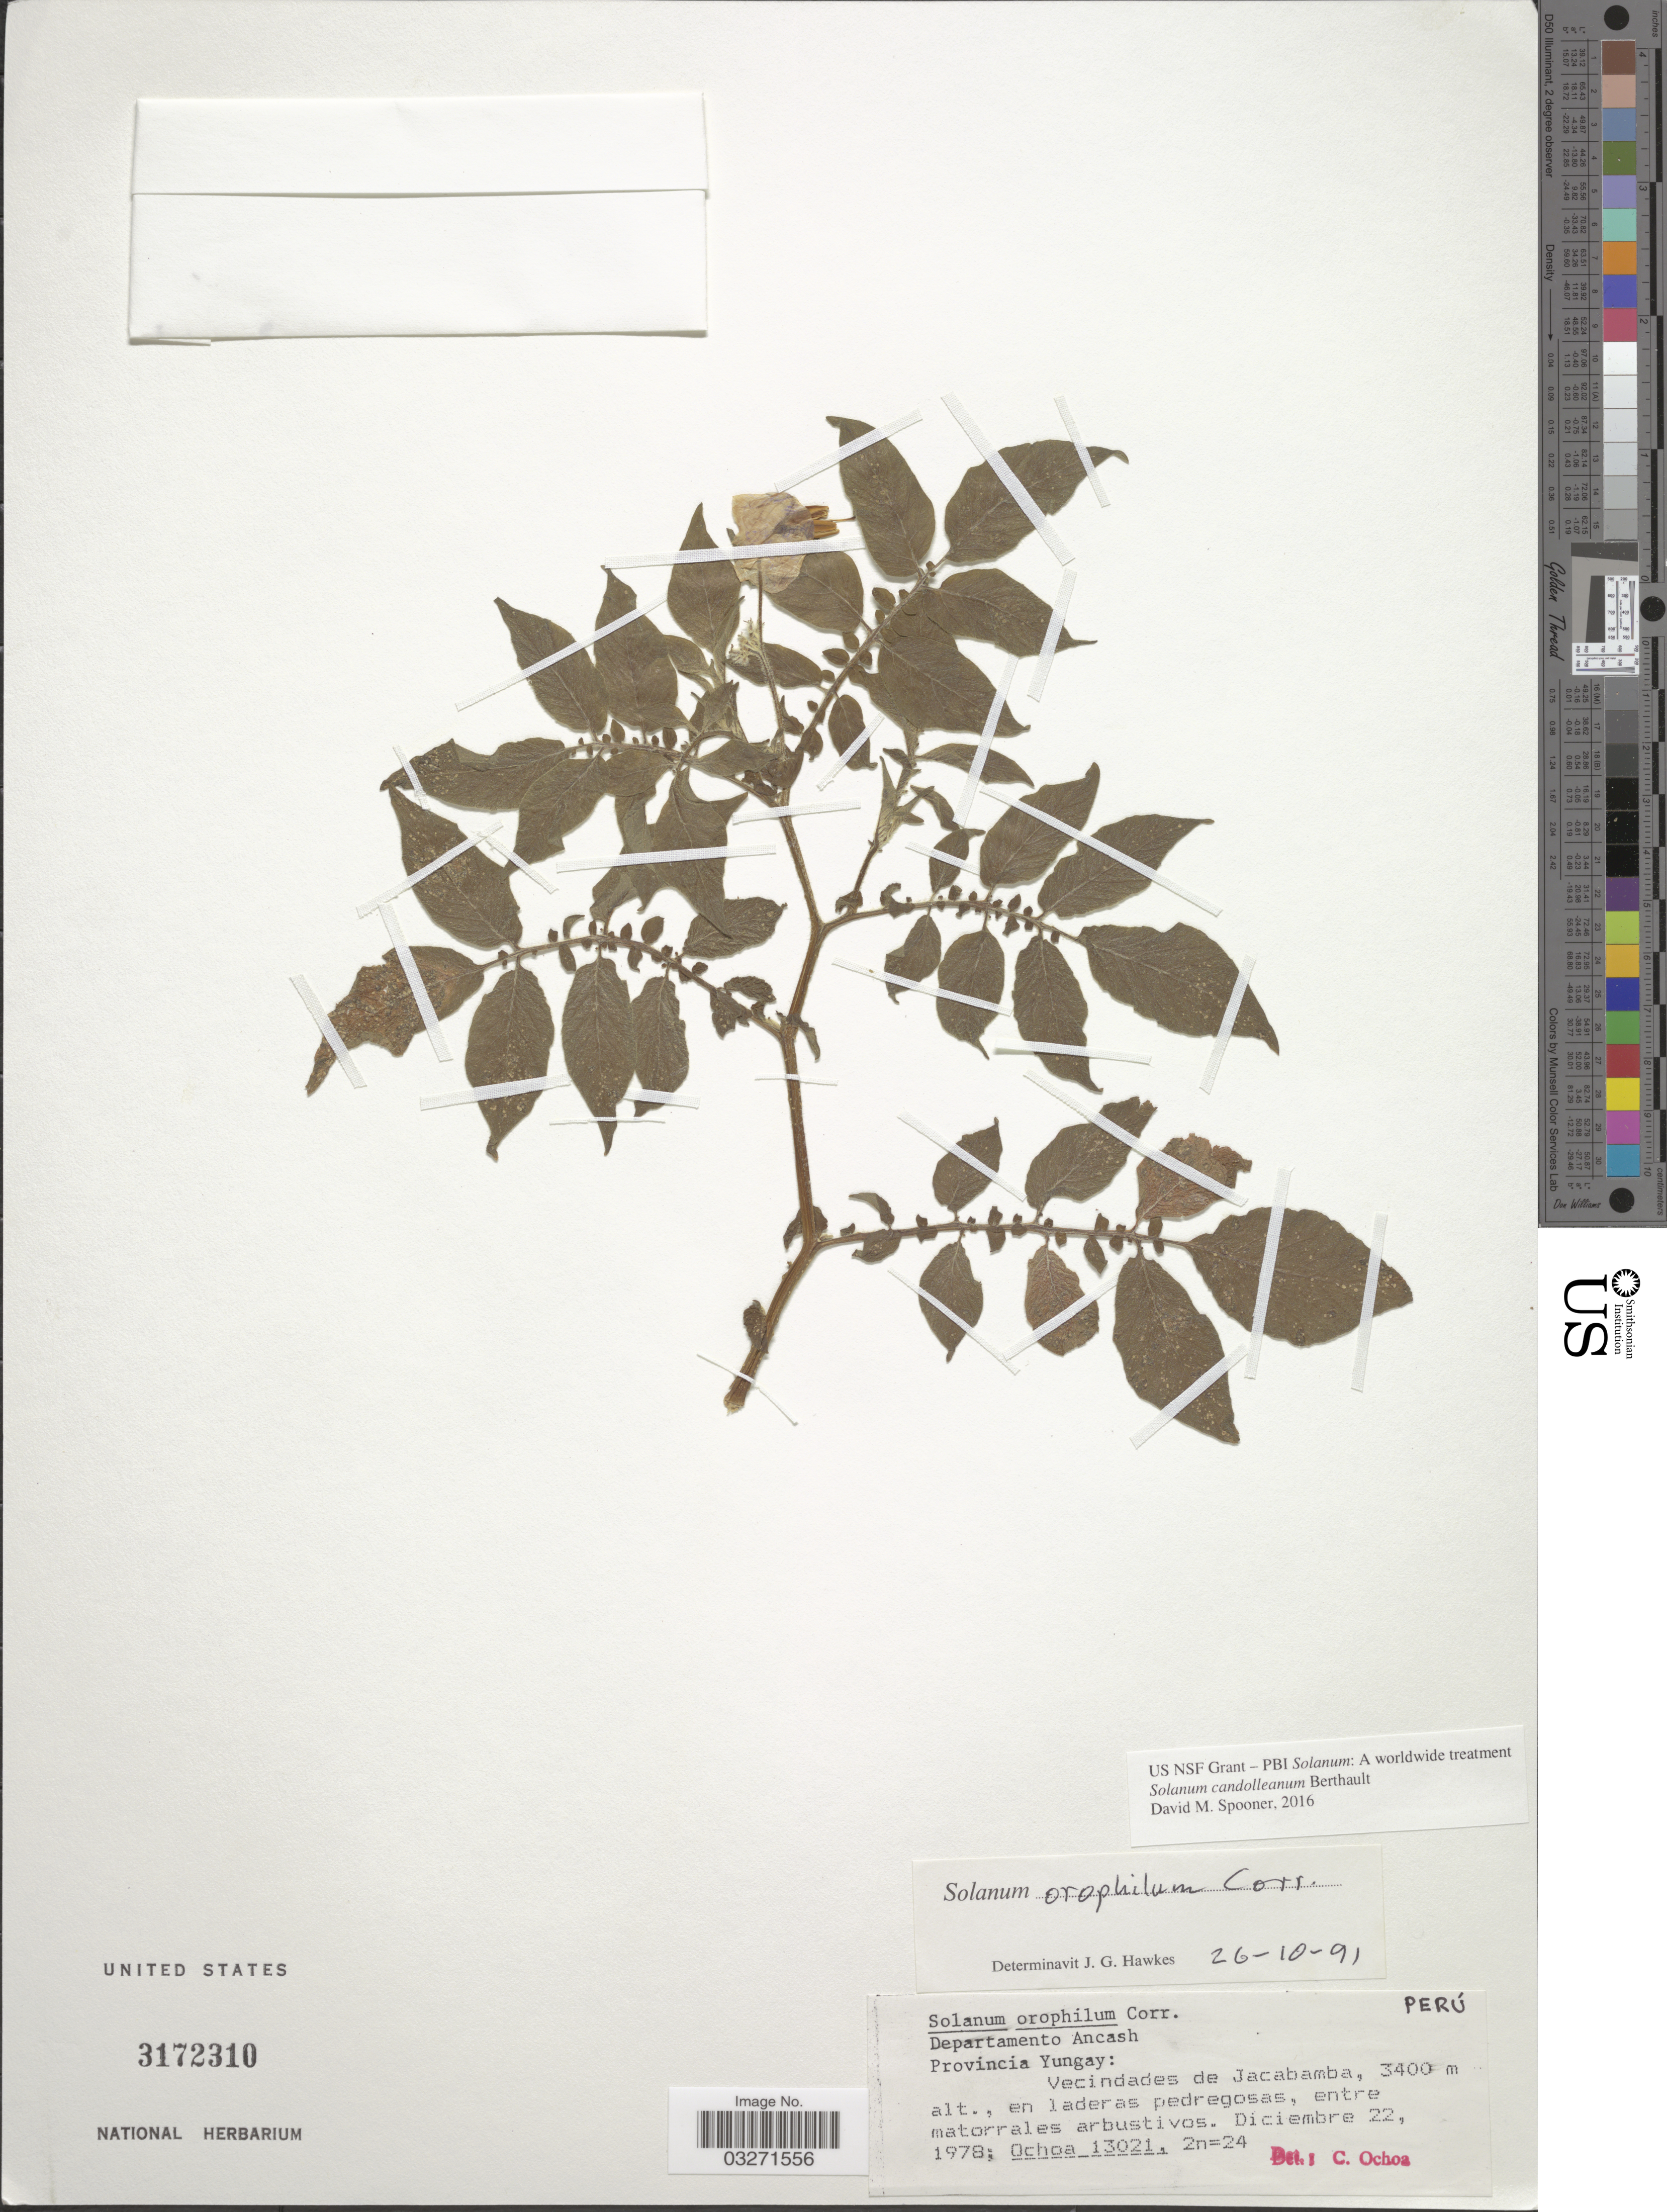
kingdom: Plantae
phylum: Tracheophyta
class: Magnoliopsida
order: Solanales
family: Solanaceae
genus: Solanum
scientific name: Solanum candolleanum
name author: Berthault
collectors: -. Ochoa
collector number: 1978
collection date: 1978-12-22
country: Peru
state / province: Ancash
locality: Departamento Ancash. Provincia Yungay: Vecindades de Jacabamba, en laderas pedregosas.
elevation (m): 3400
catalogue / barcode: US 3172310